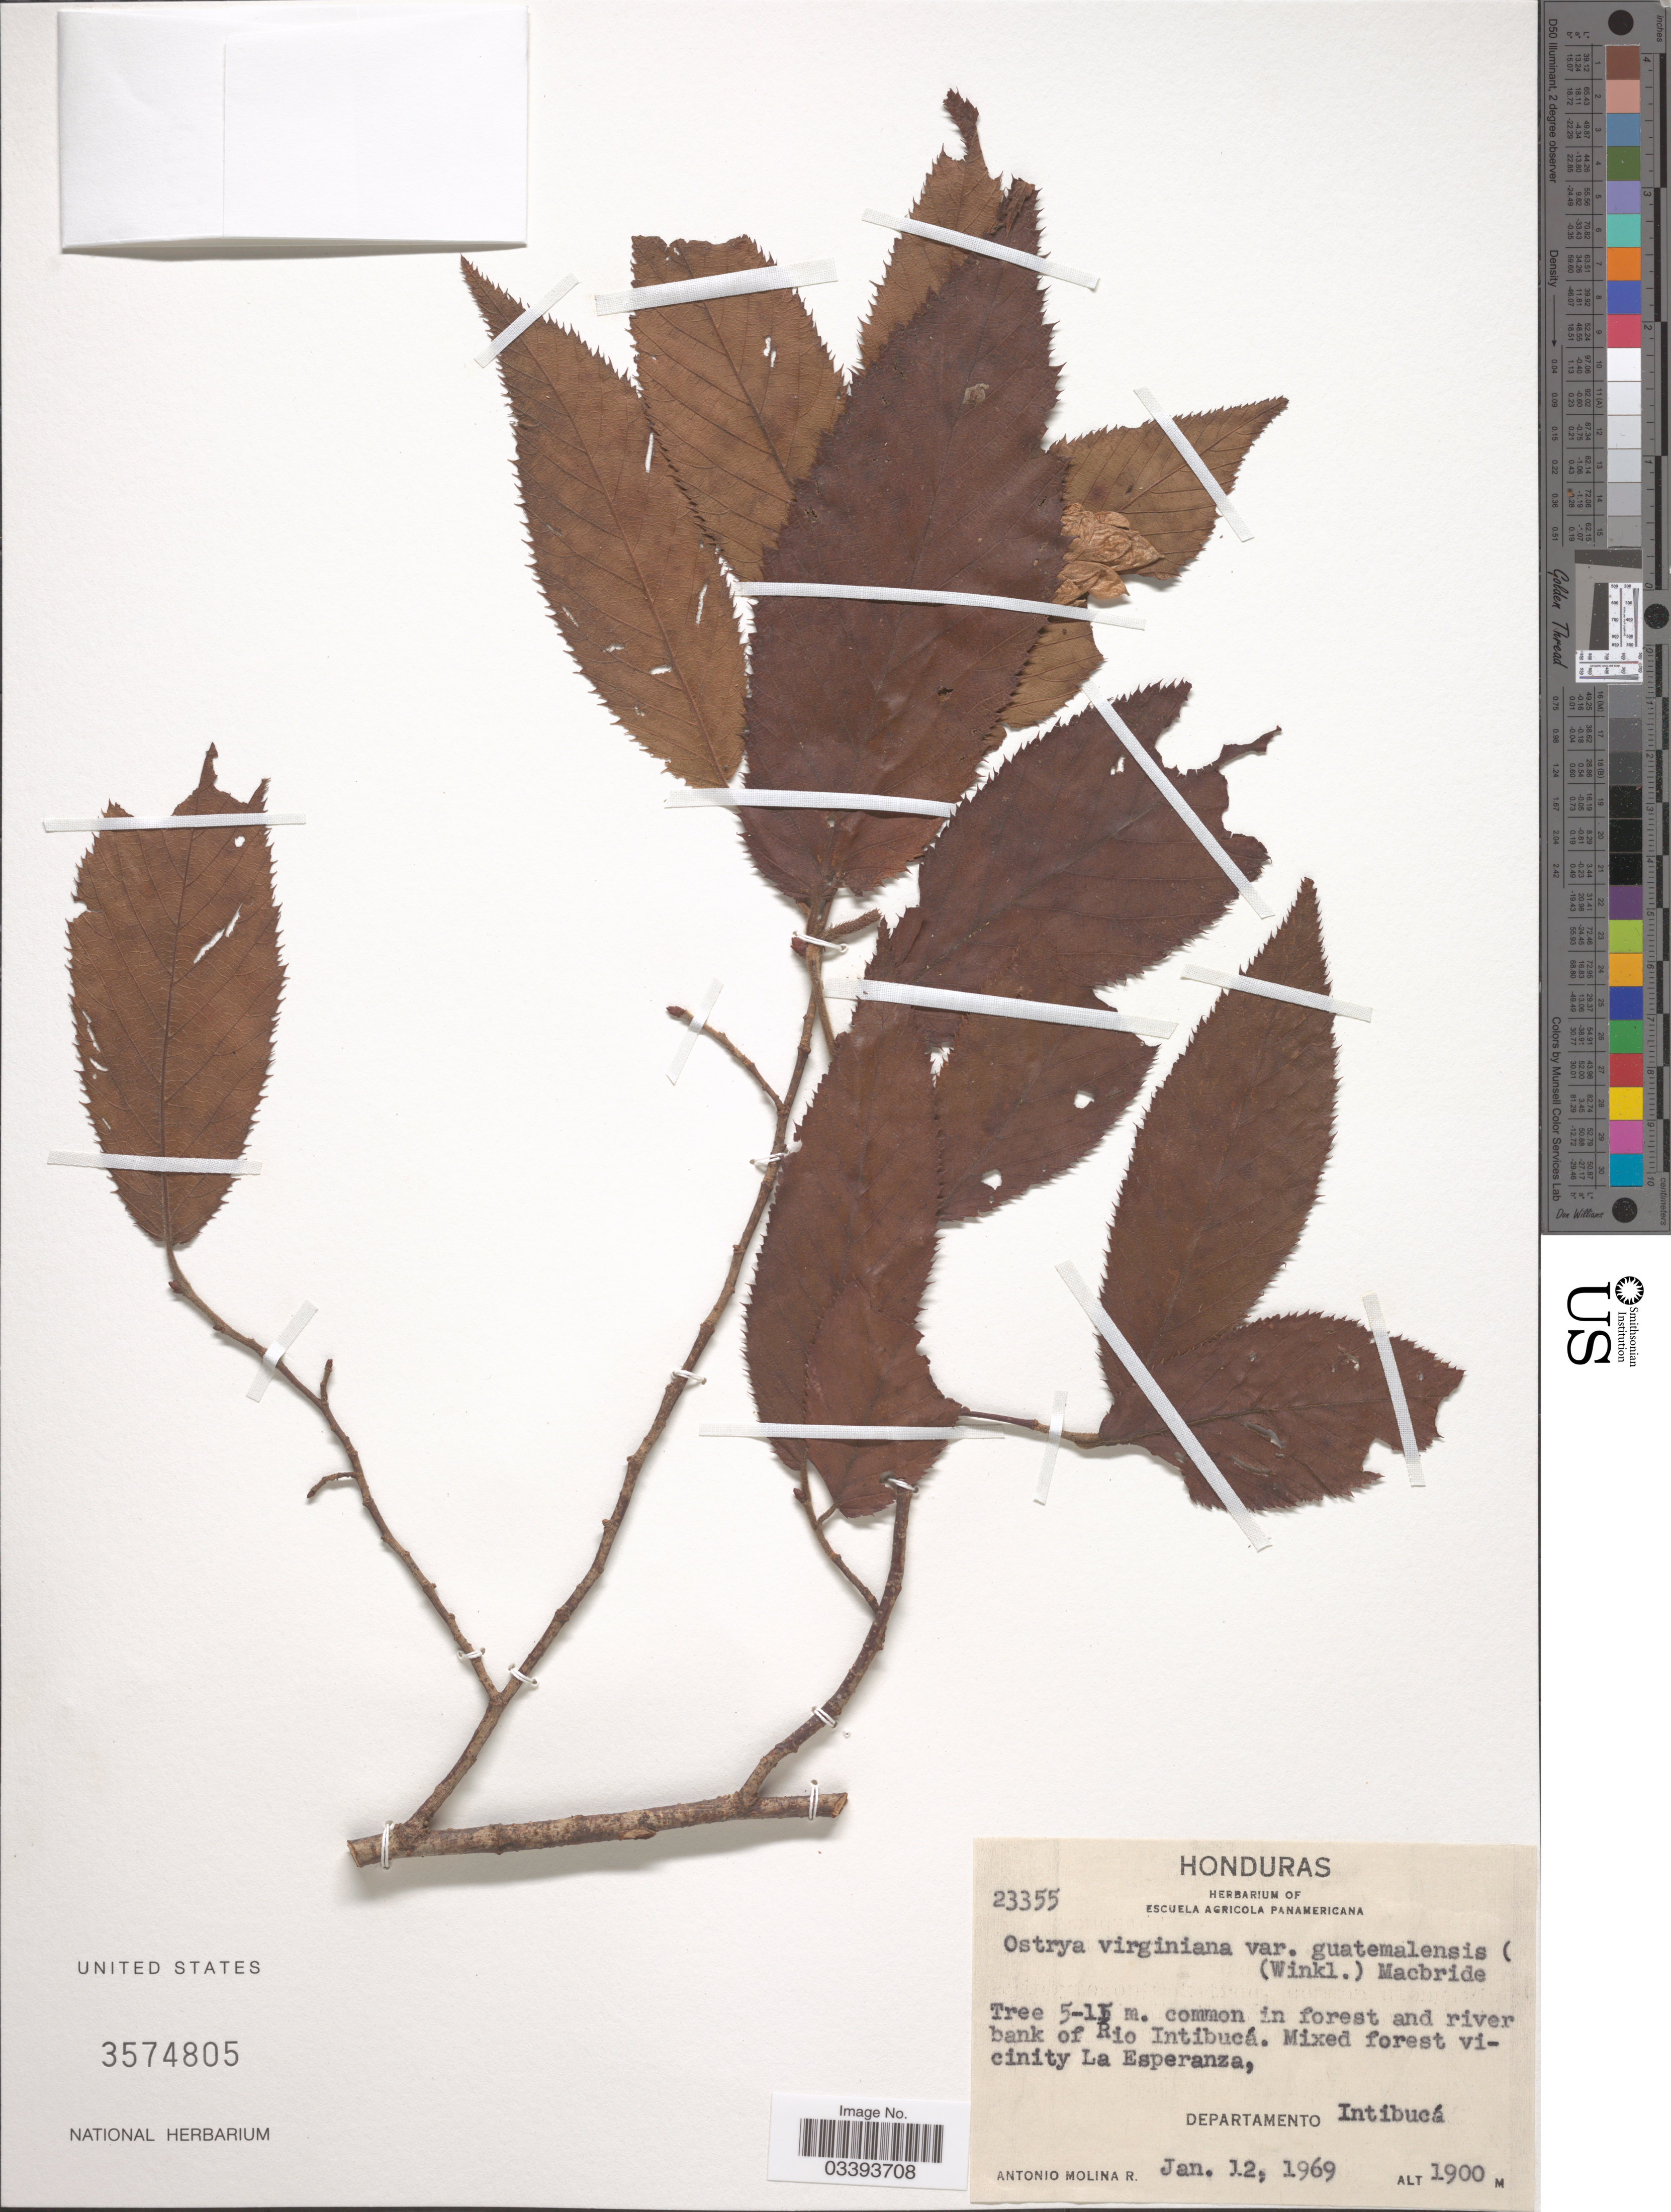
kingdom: Plantae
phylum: Tracheophyta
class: Magnoliopsida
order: Fagales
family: Betulaceae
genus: Ostrya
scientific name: Ostrya virginiana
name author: (Mill.) K. Koch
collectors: A. Molina R.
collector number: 23355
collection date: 1969-01-12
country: Honduras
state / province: Intibuca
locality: In forest and river bank of Rio Intibucá. Mixed forest vicinity La Esperanza, Departamento Intibucá.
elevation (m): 1900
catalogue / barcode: US 3574805